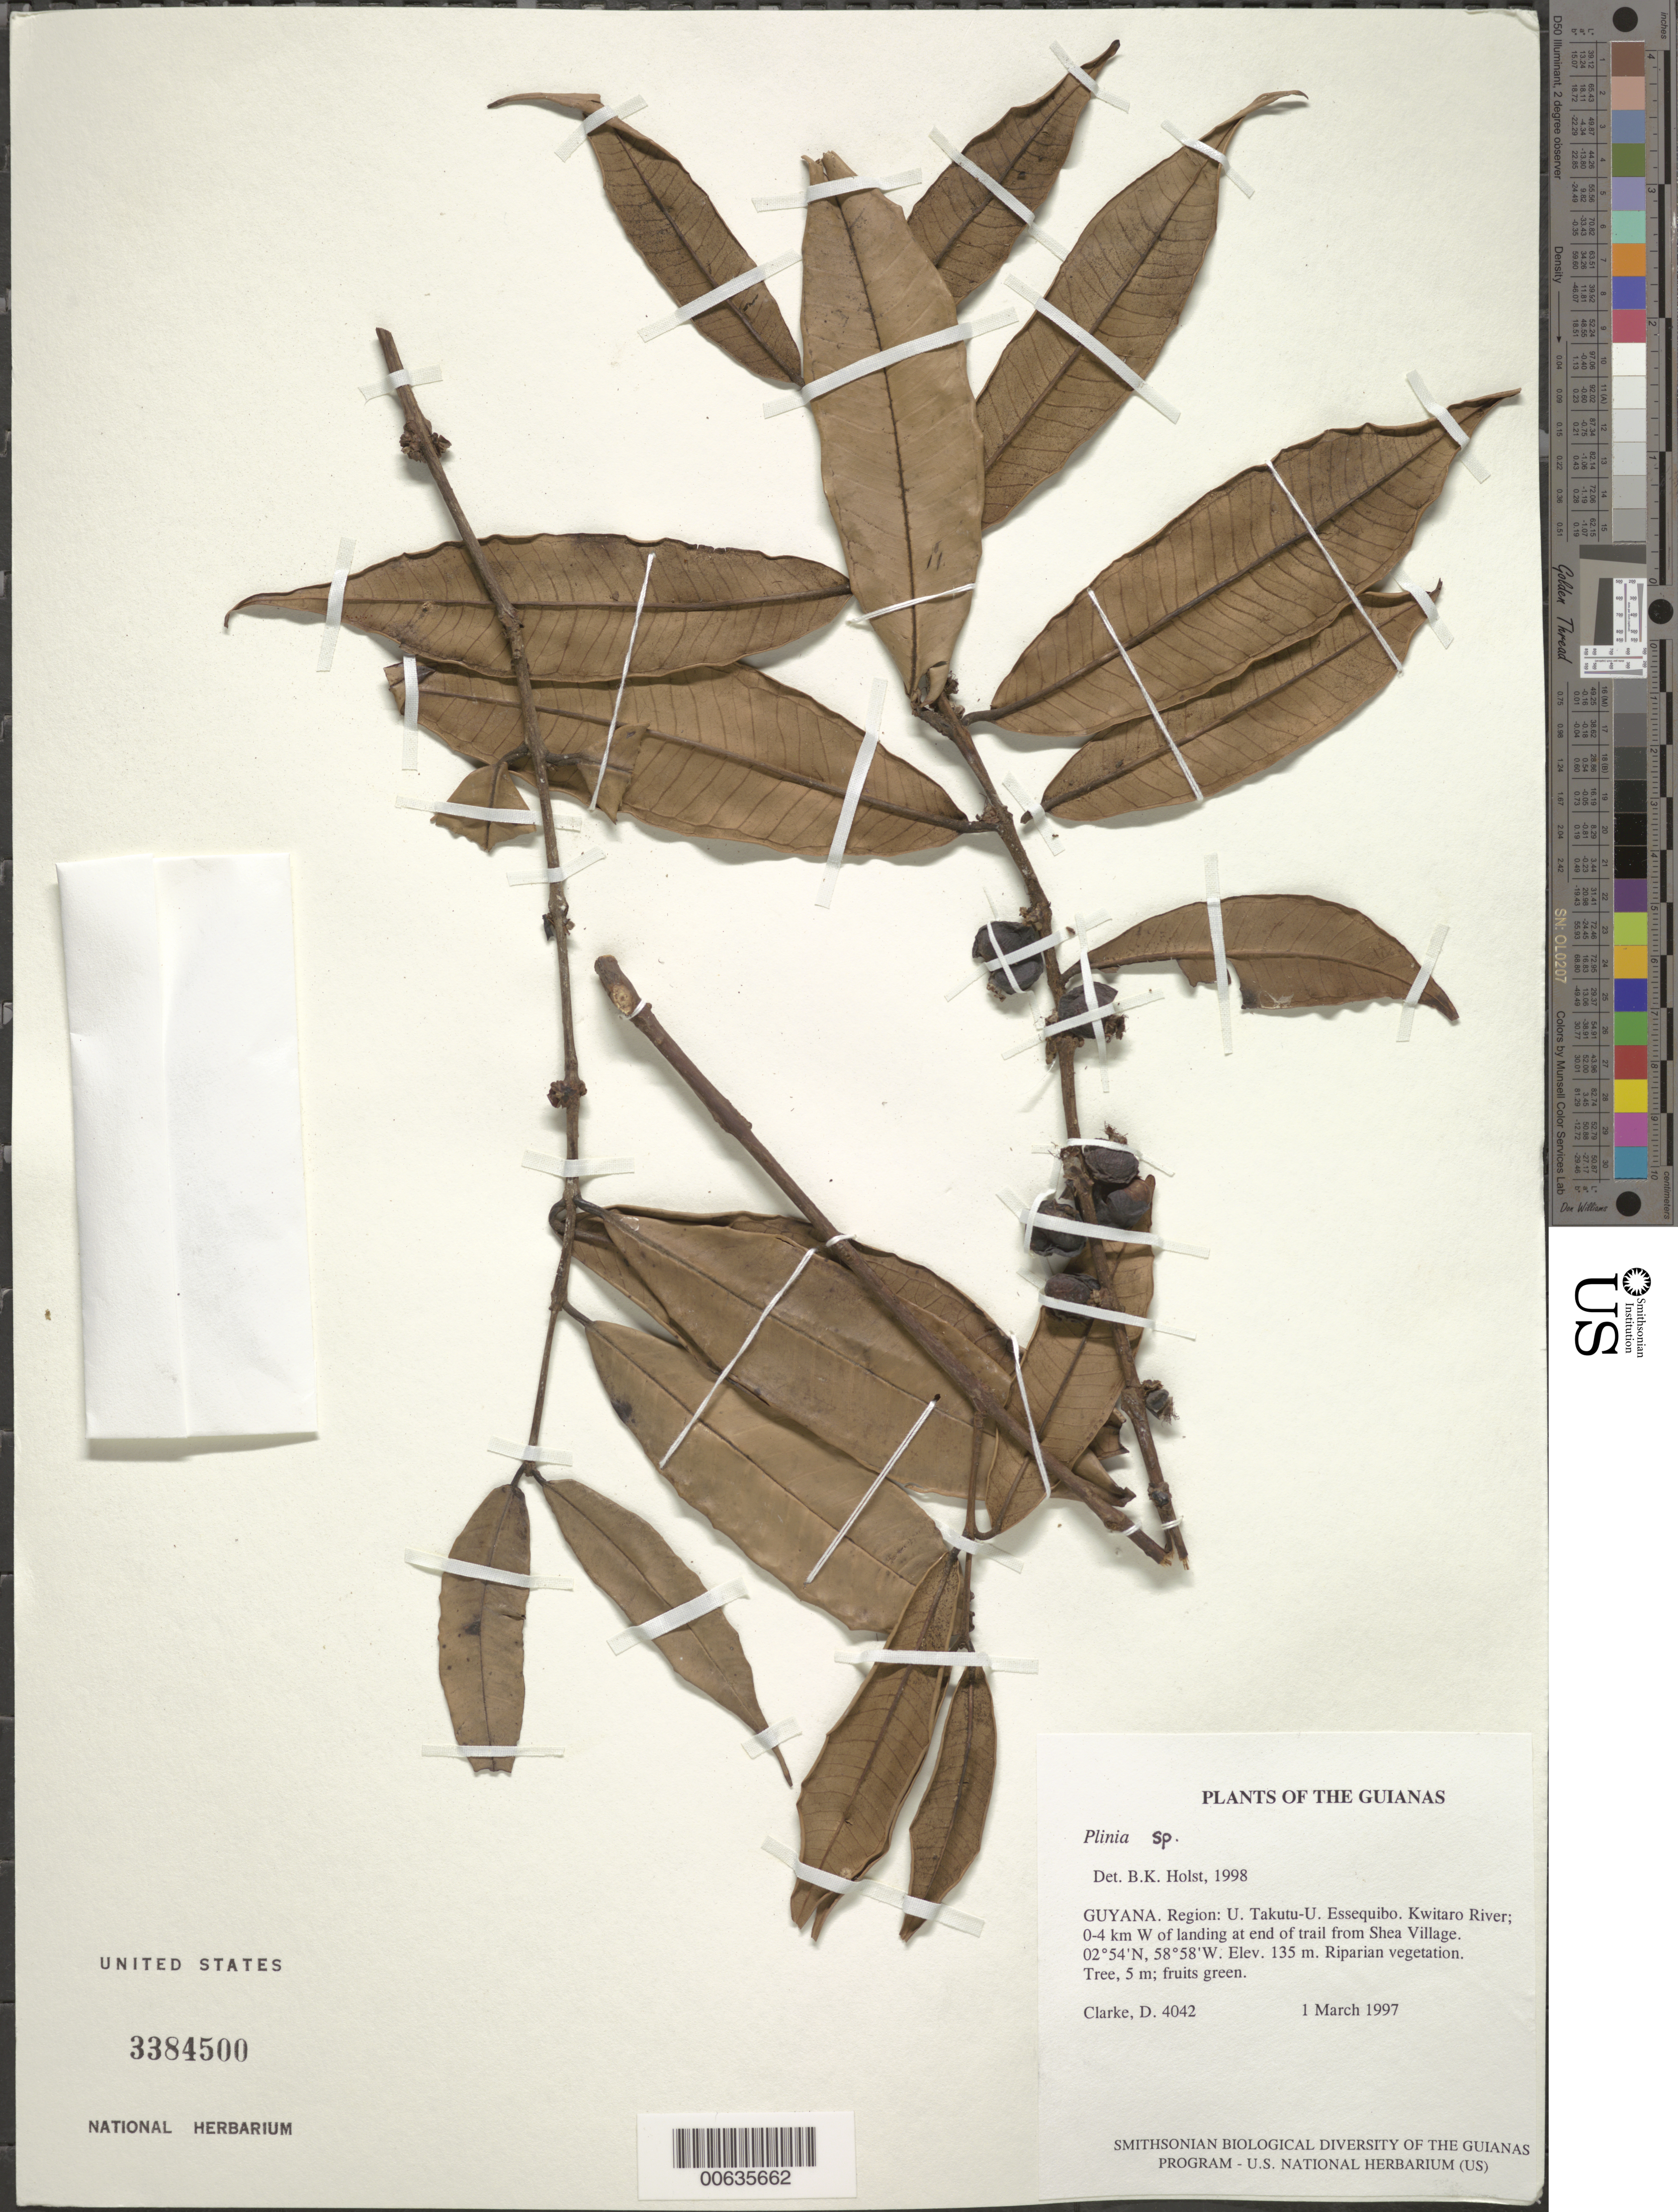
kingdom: Plantae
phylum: Tracheophyta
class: Magnoliopsida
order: Myrtales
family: Myrtaceae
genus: Plinia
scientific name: Plinia sp.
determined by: Holst, Bruce K.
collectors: H. D. Clarke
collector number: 4042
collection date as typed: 1 March 1997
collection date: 1997-03-01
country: Guyana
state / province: U. Takutu-U. Essequibo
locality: Kwitaro River; 0-4 km W of landing at end of trail from Shea Village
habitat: Riparian vegetation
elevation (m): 135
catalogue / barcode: US 3384500